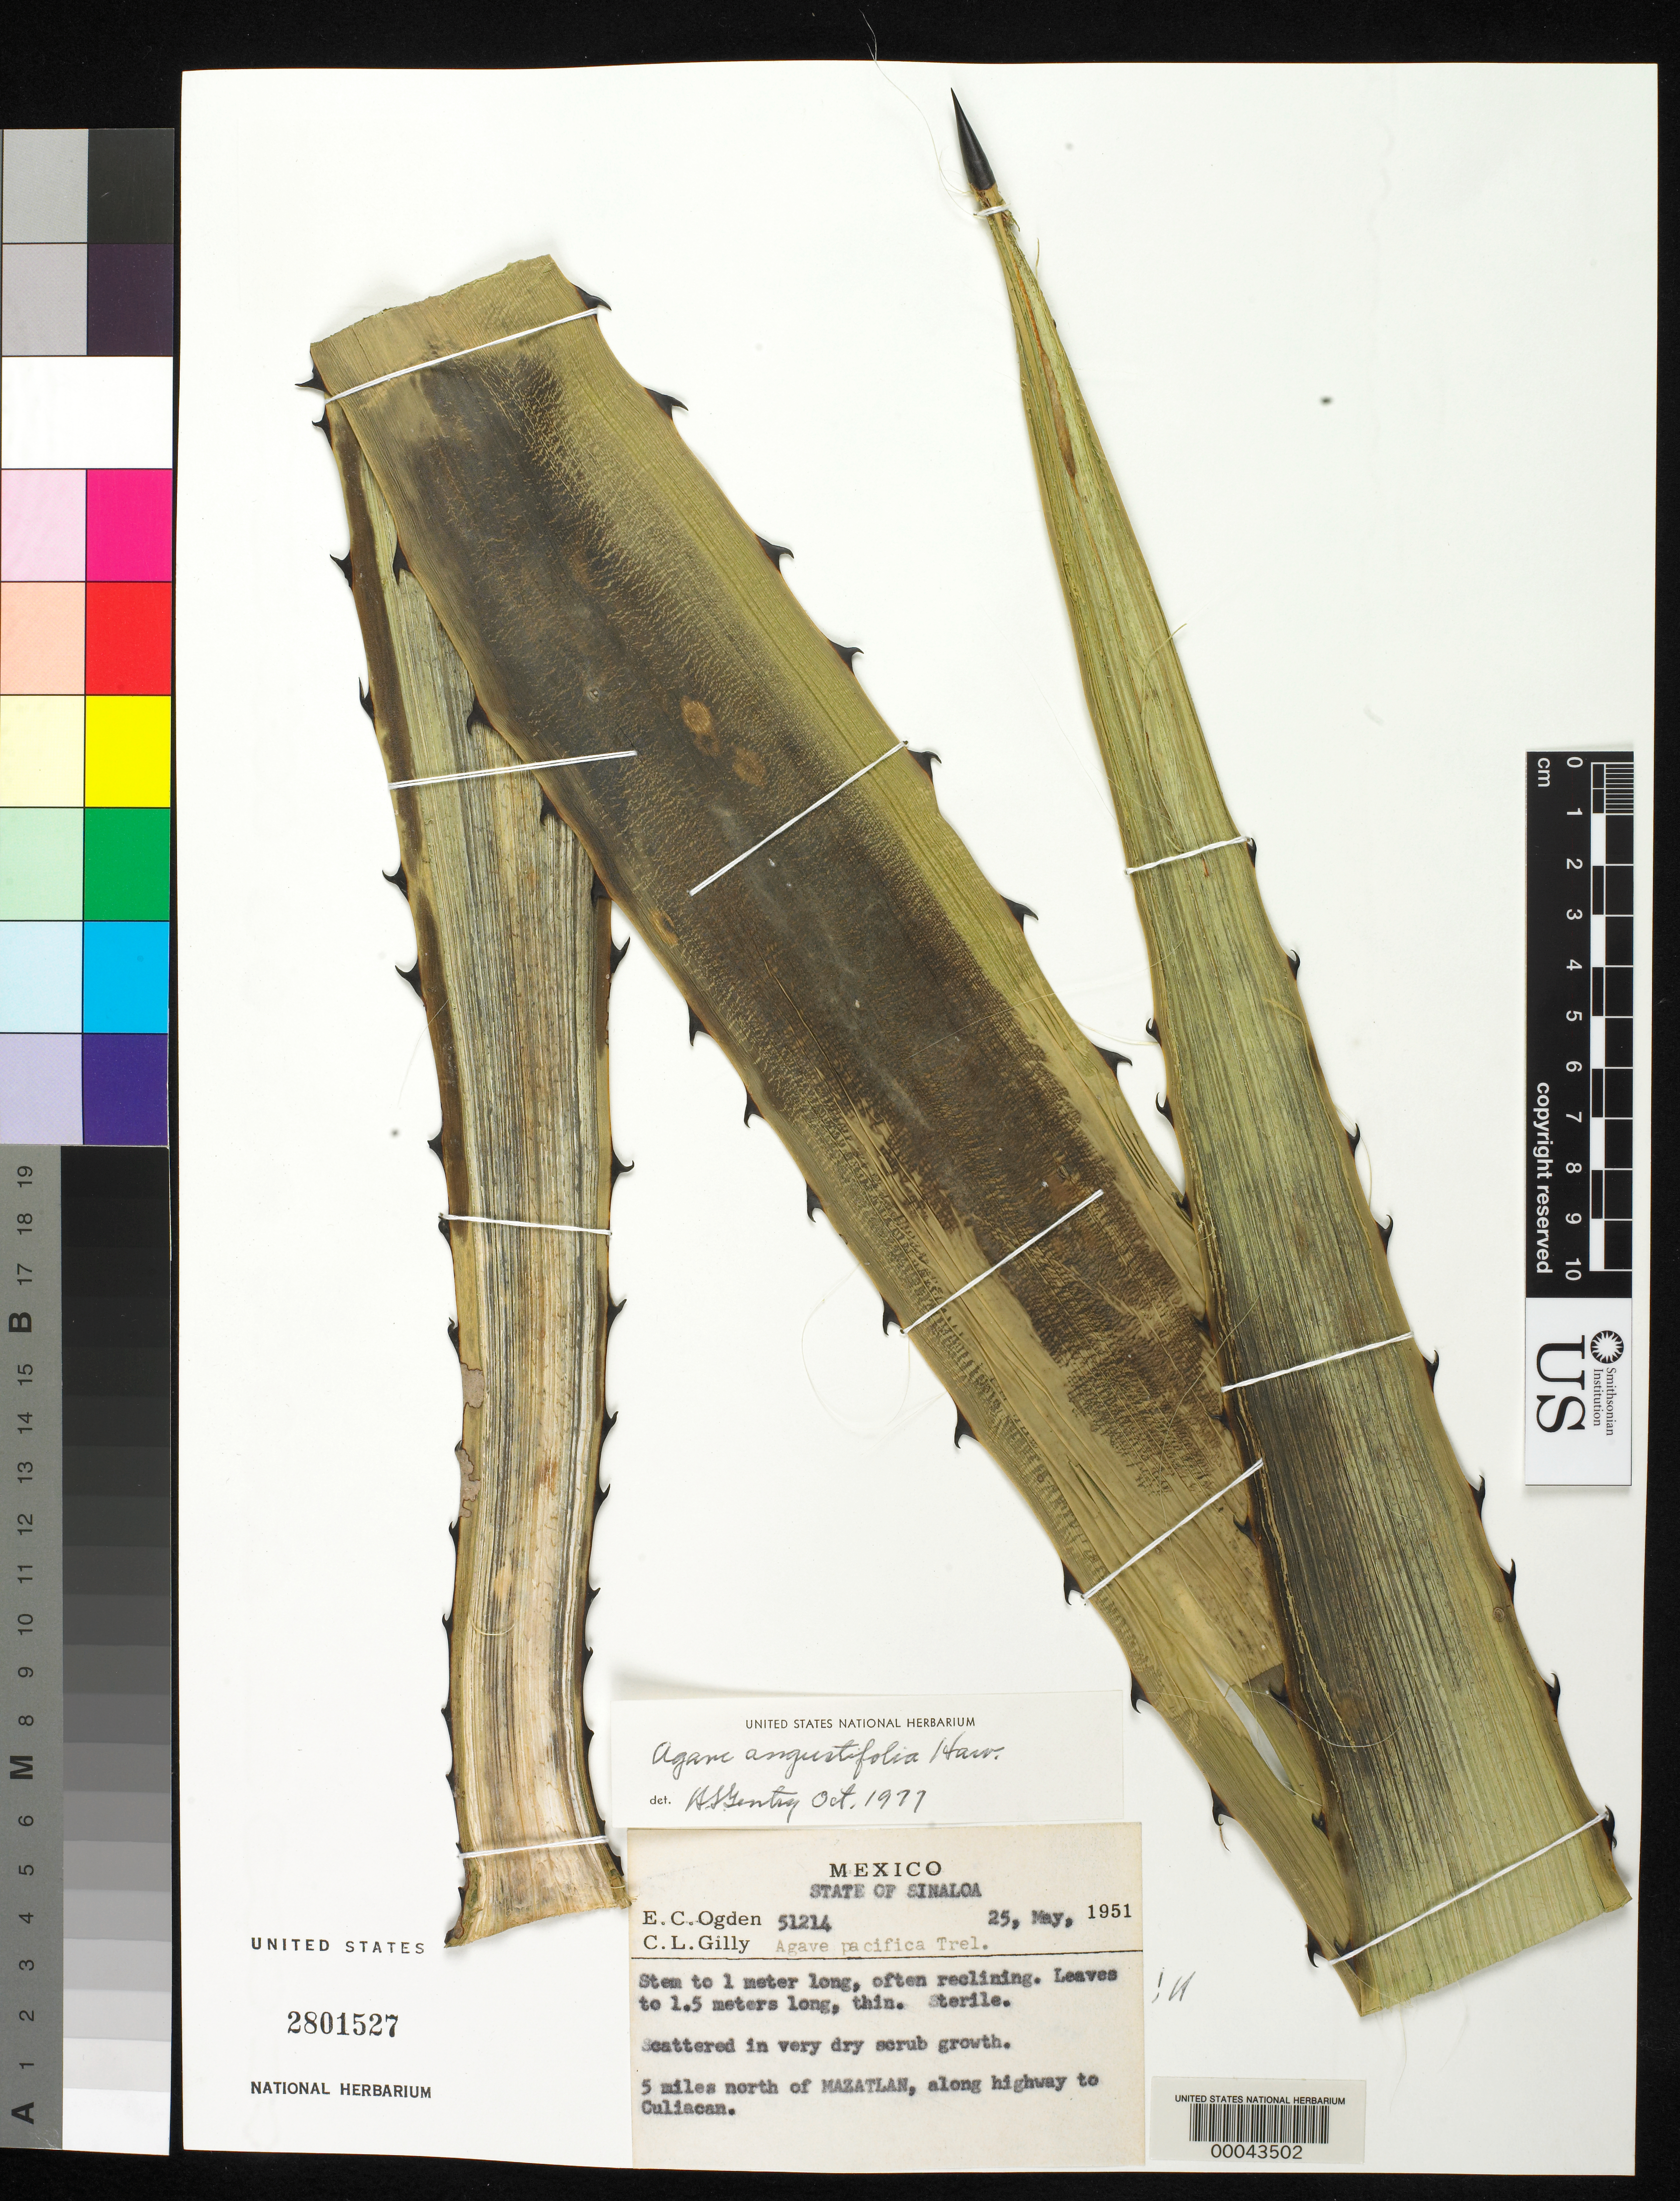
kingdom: Plantae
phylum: Tracheophyta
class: Liliopsida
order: Asparagales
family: Asparagaceae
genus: Agave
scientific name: Agave angustifolia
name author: Haw.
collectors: E. C. Ogden & C. Gilly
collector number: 51214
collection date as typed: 25 May 1951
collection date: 1951-05-25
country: Mexico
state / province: Sinaloa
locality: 5 mi N of Mazatlan, along highway to Culiacan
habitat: Scattered in very dry scrub growth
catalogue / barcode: US 2801527